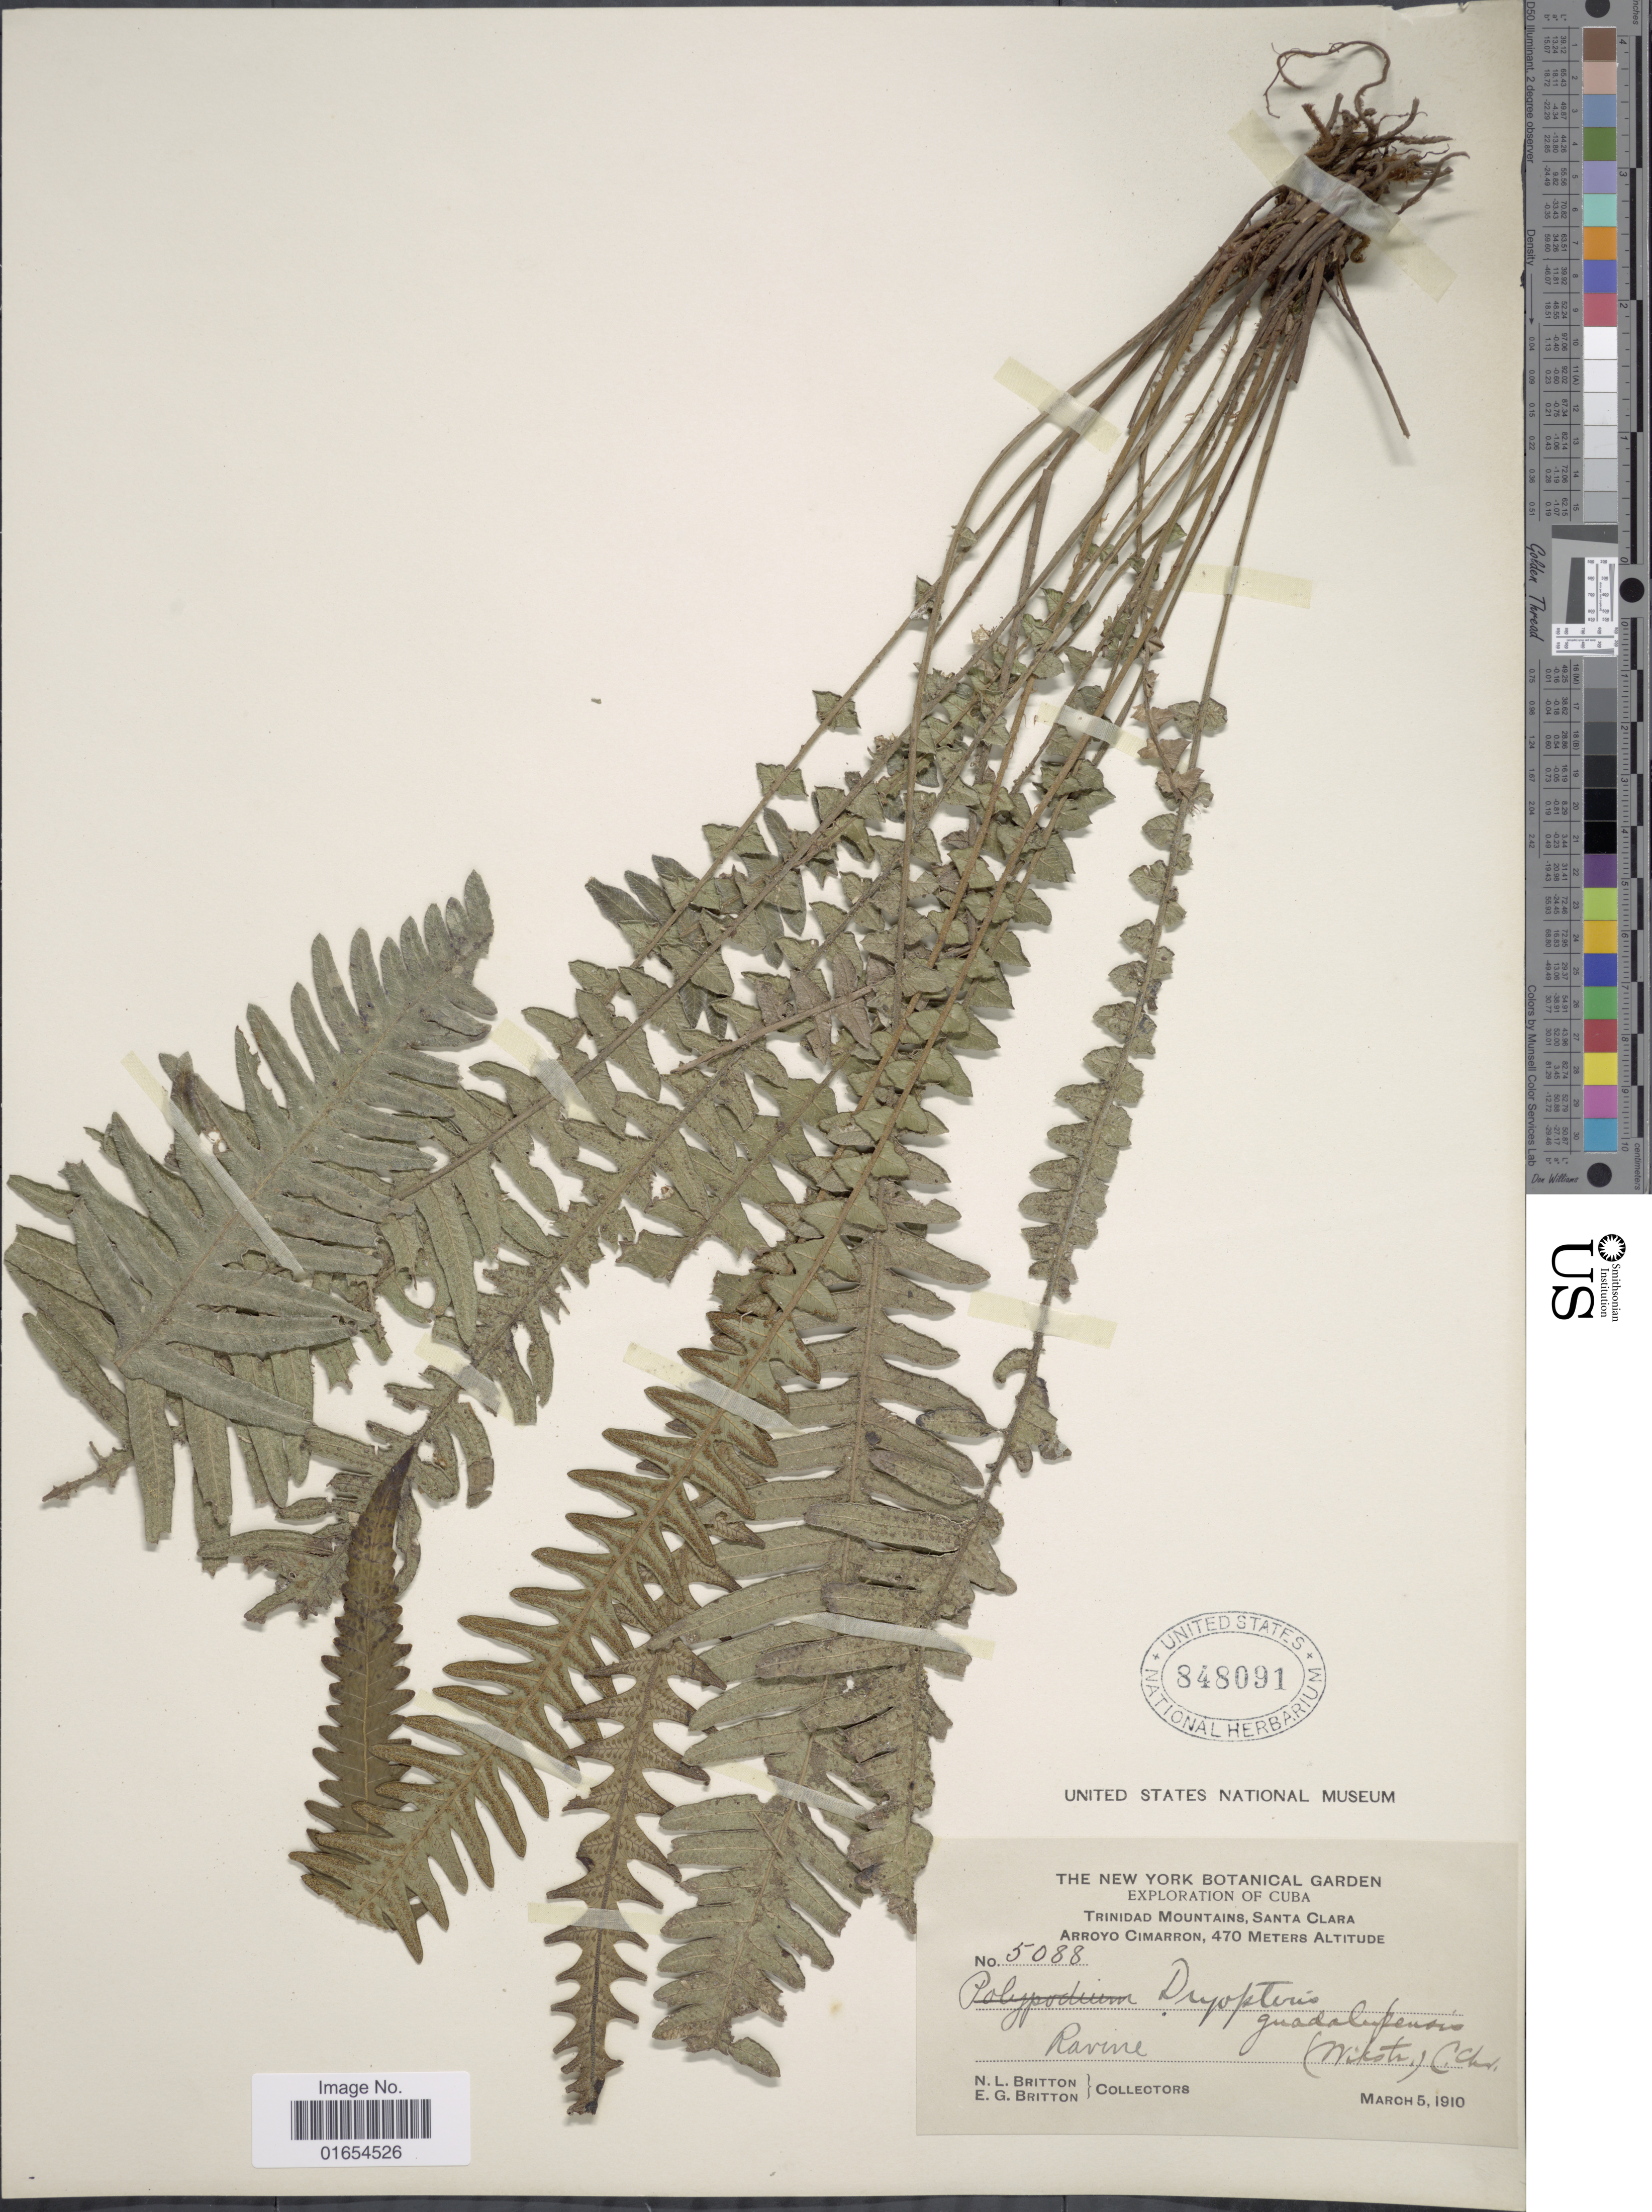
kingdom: Plantae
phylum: Tracheophyta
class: Polypodiopsida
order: Polypodiales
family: Thelypteridaceae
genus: Goniopteris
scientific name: Goniopteris guadelupensis (Wikstr.) comb. nov., ined 2015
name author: (Wikstr.)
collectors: N. Britton & E. G. Britton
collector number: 5088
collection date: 1910-03-05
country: Cuba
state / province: Las Villas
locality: Trinidad Mountains, Santa Clara, Arroyo Cimarron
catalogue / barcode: US 848091